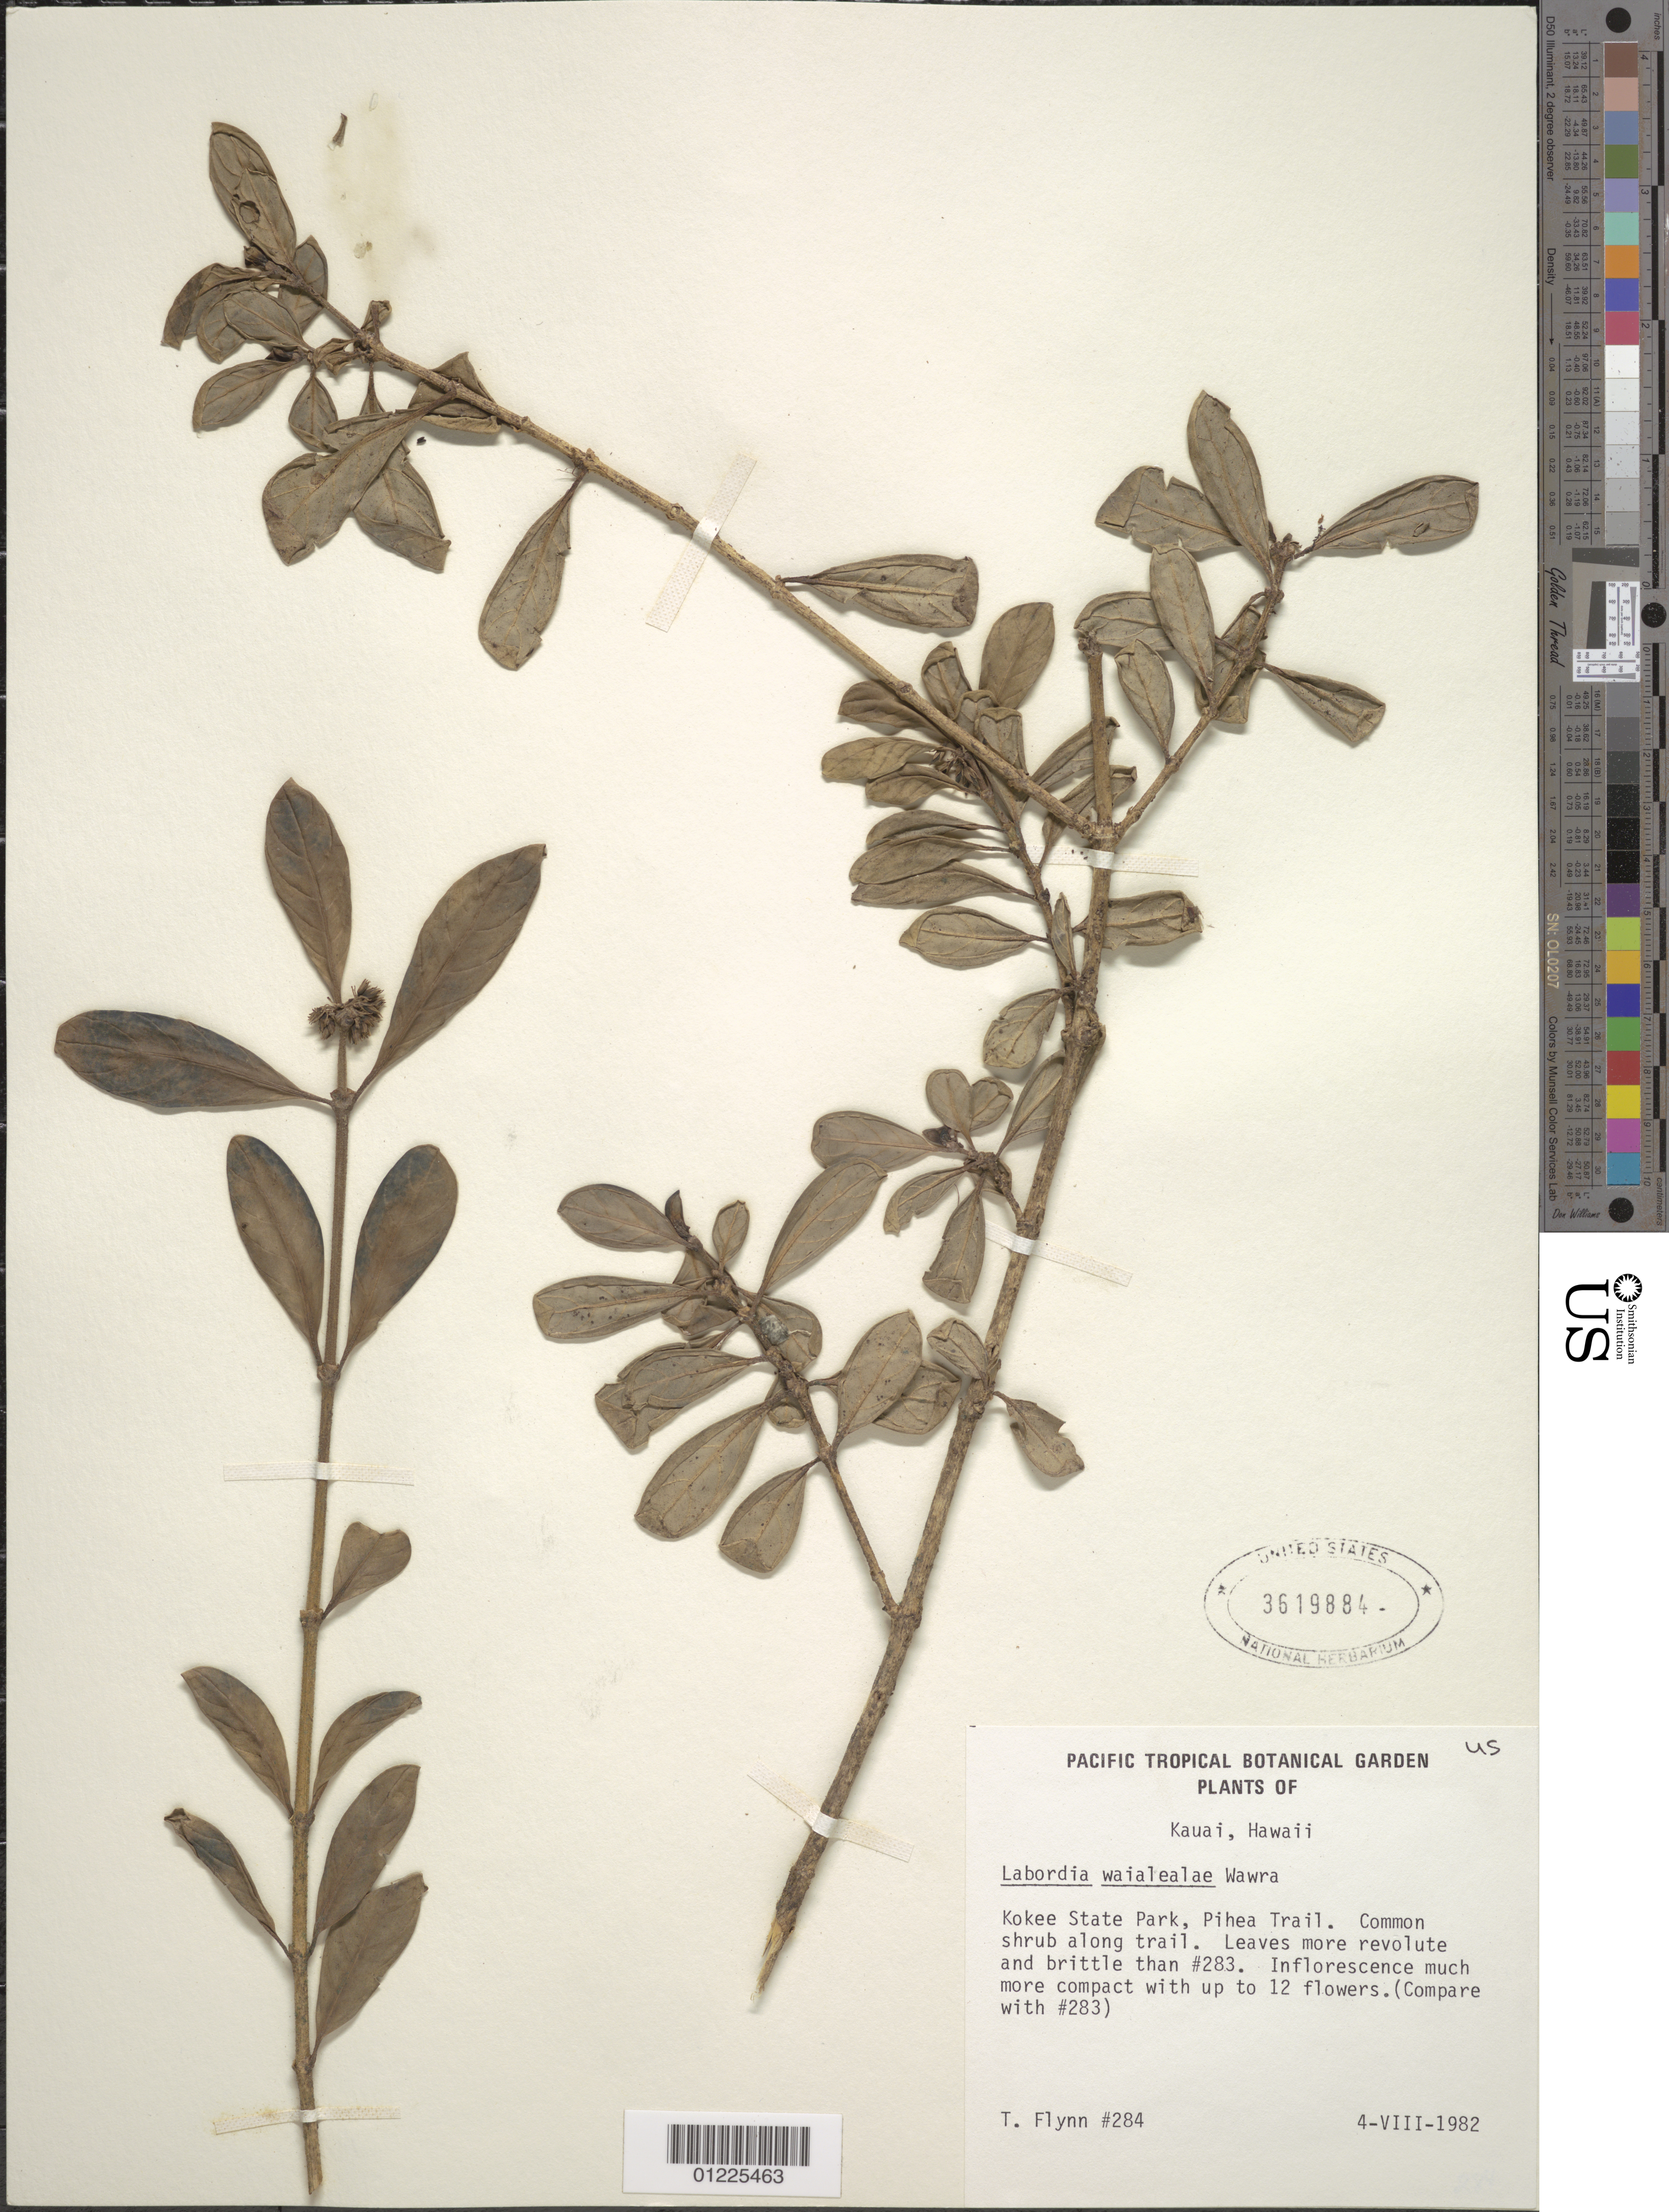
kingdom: Plantae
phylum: Tracheophyta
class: Magnoliopsida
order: Gentianales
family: Loganiaceae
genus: Geniostoma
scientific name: Geniostoma waialealae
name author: (Wawra) Byng & Christenh.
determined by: Wagner, W. L., (BOT), Smithsonian Institution - National Museum of Natural History (UNITED STATES)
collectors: T. W. Flynn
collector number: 284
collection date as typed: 25 Aug 1982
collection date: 1982-08-25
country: United States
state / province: Hawaii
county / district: Kauai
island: Kaua'i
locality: Kokee, Alakai Swamp.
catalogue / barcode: US 3619884